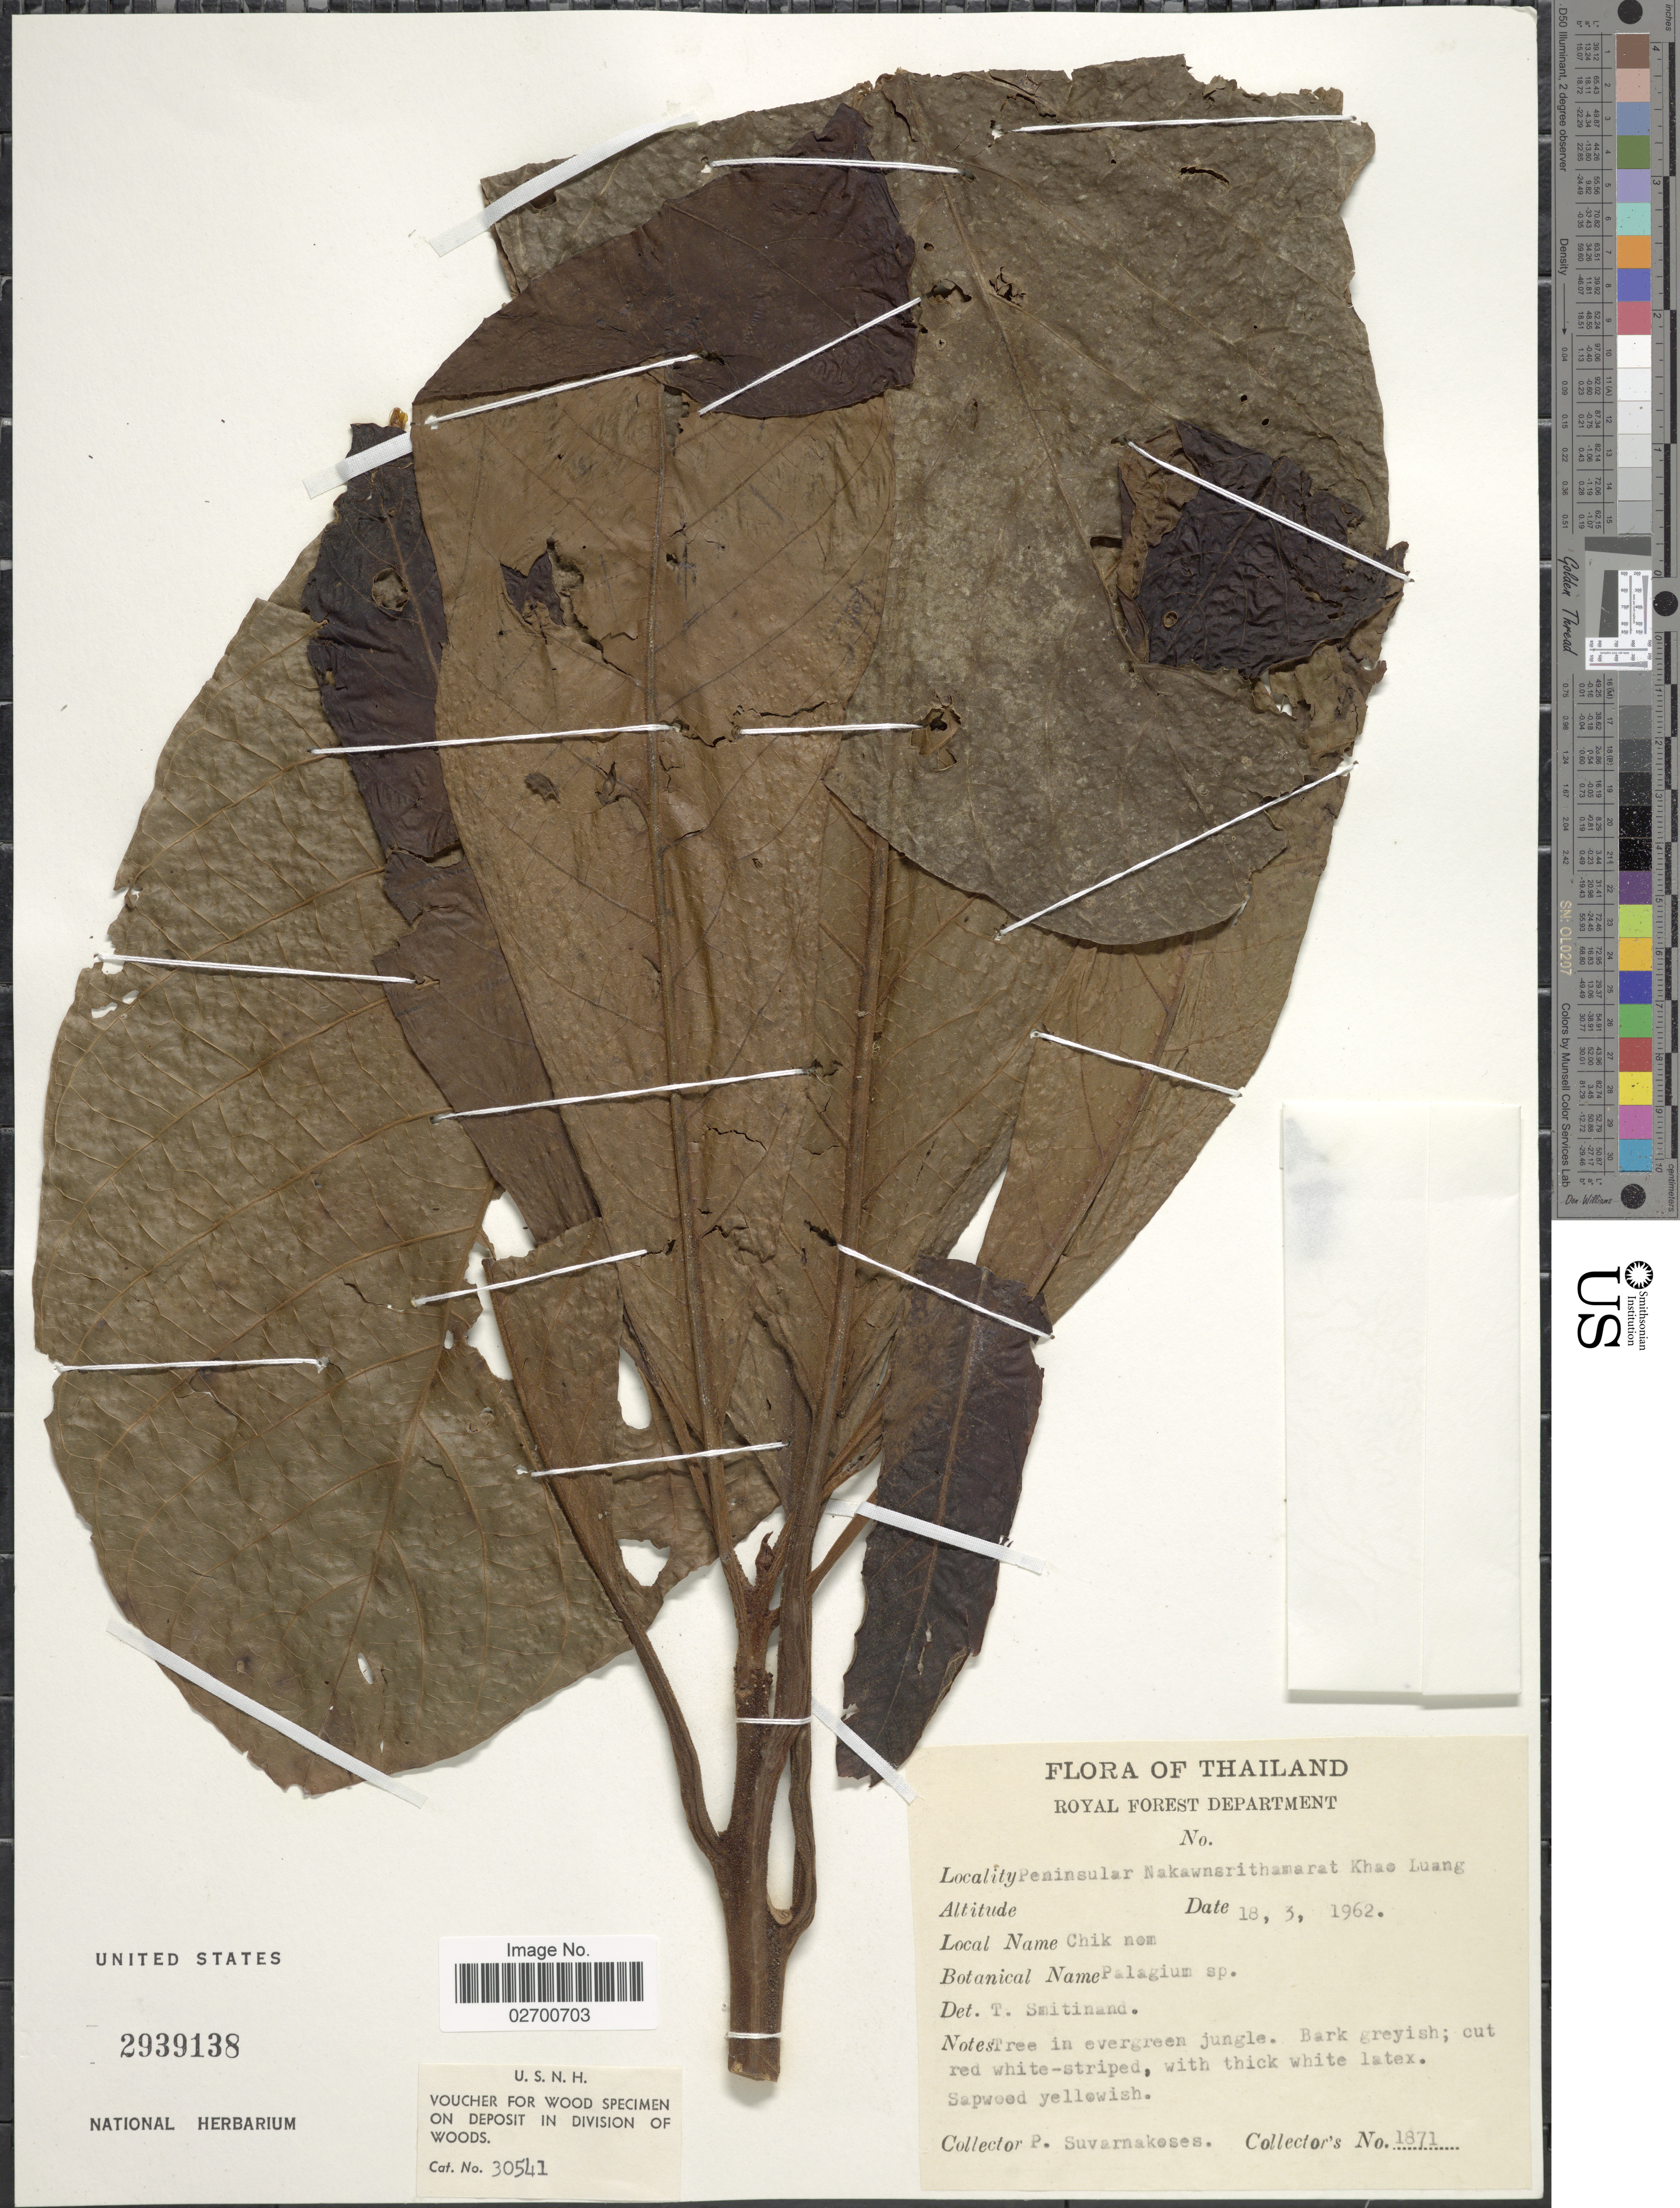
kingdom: Plantae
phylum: Tracheophyta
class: Magnoliopsida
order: Ericales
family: Sapotaceae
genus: Palaquium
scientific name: Palaquium sp.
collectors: P. Suvarnakoses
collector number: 1871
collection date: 1962-03-18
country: Thailand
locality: Peninsular Nakawnsrithamarat Khao Luang.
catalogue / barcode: US 2939138